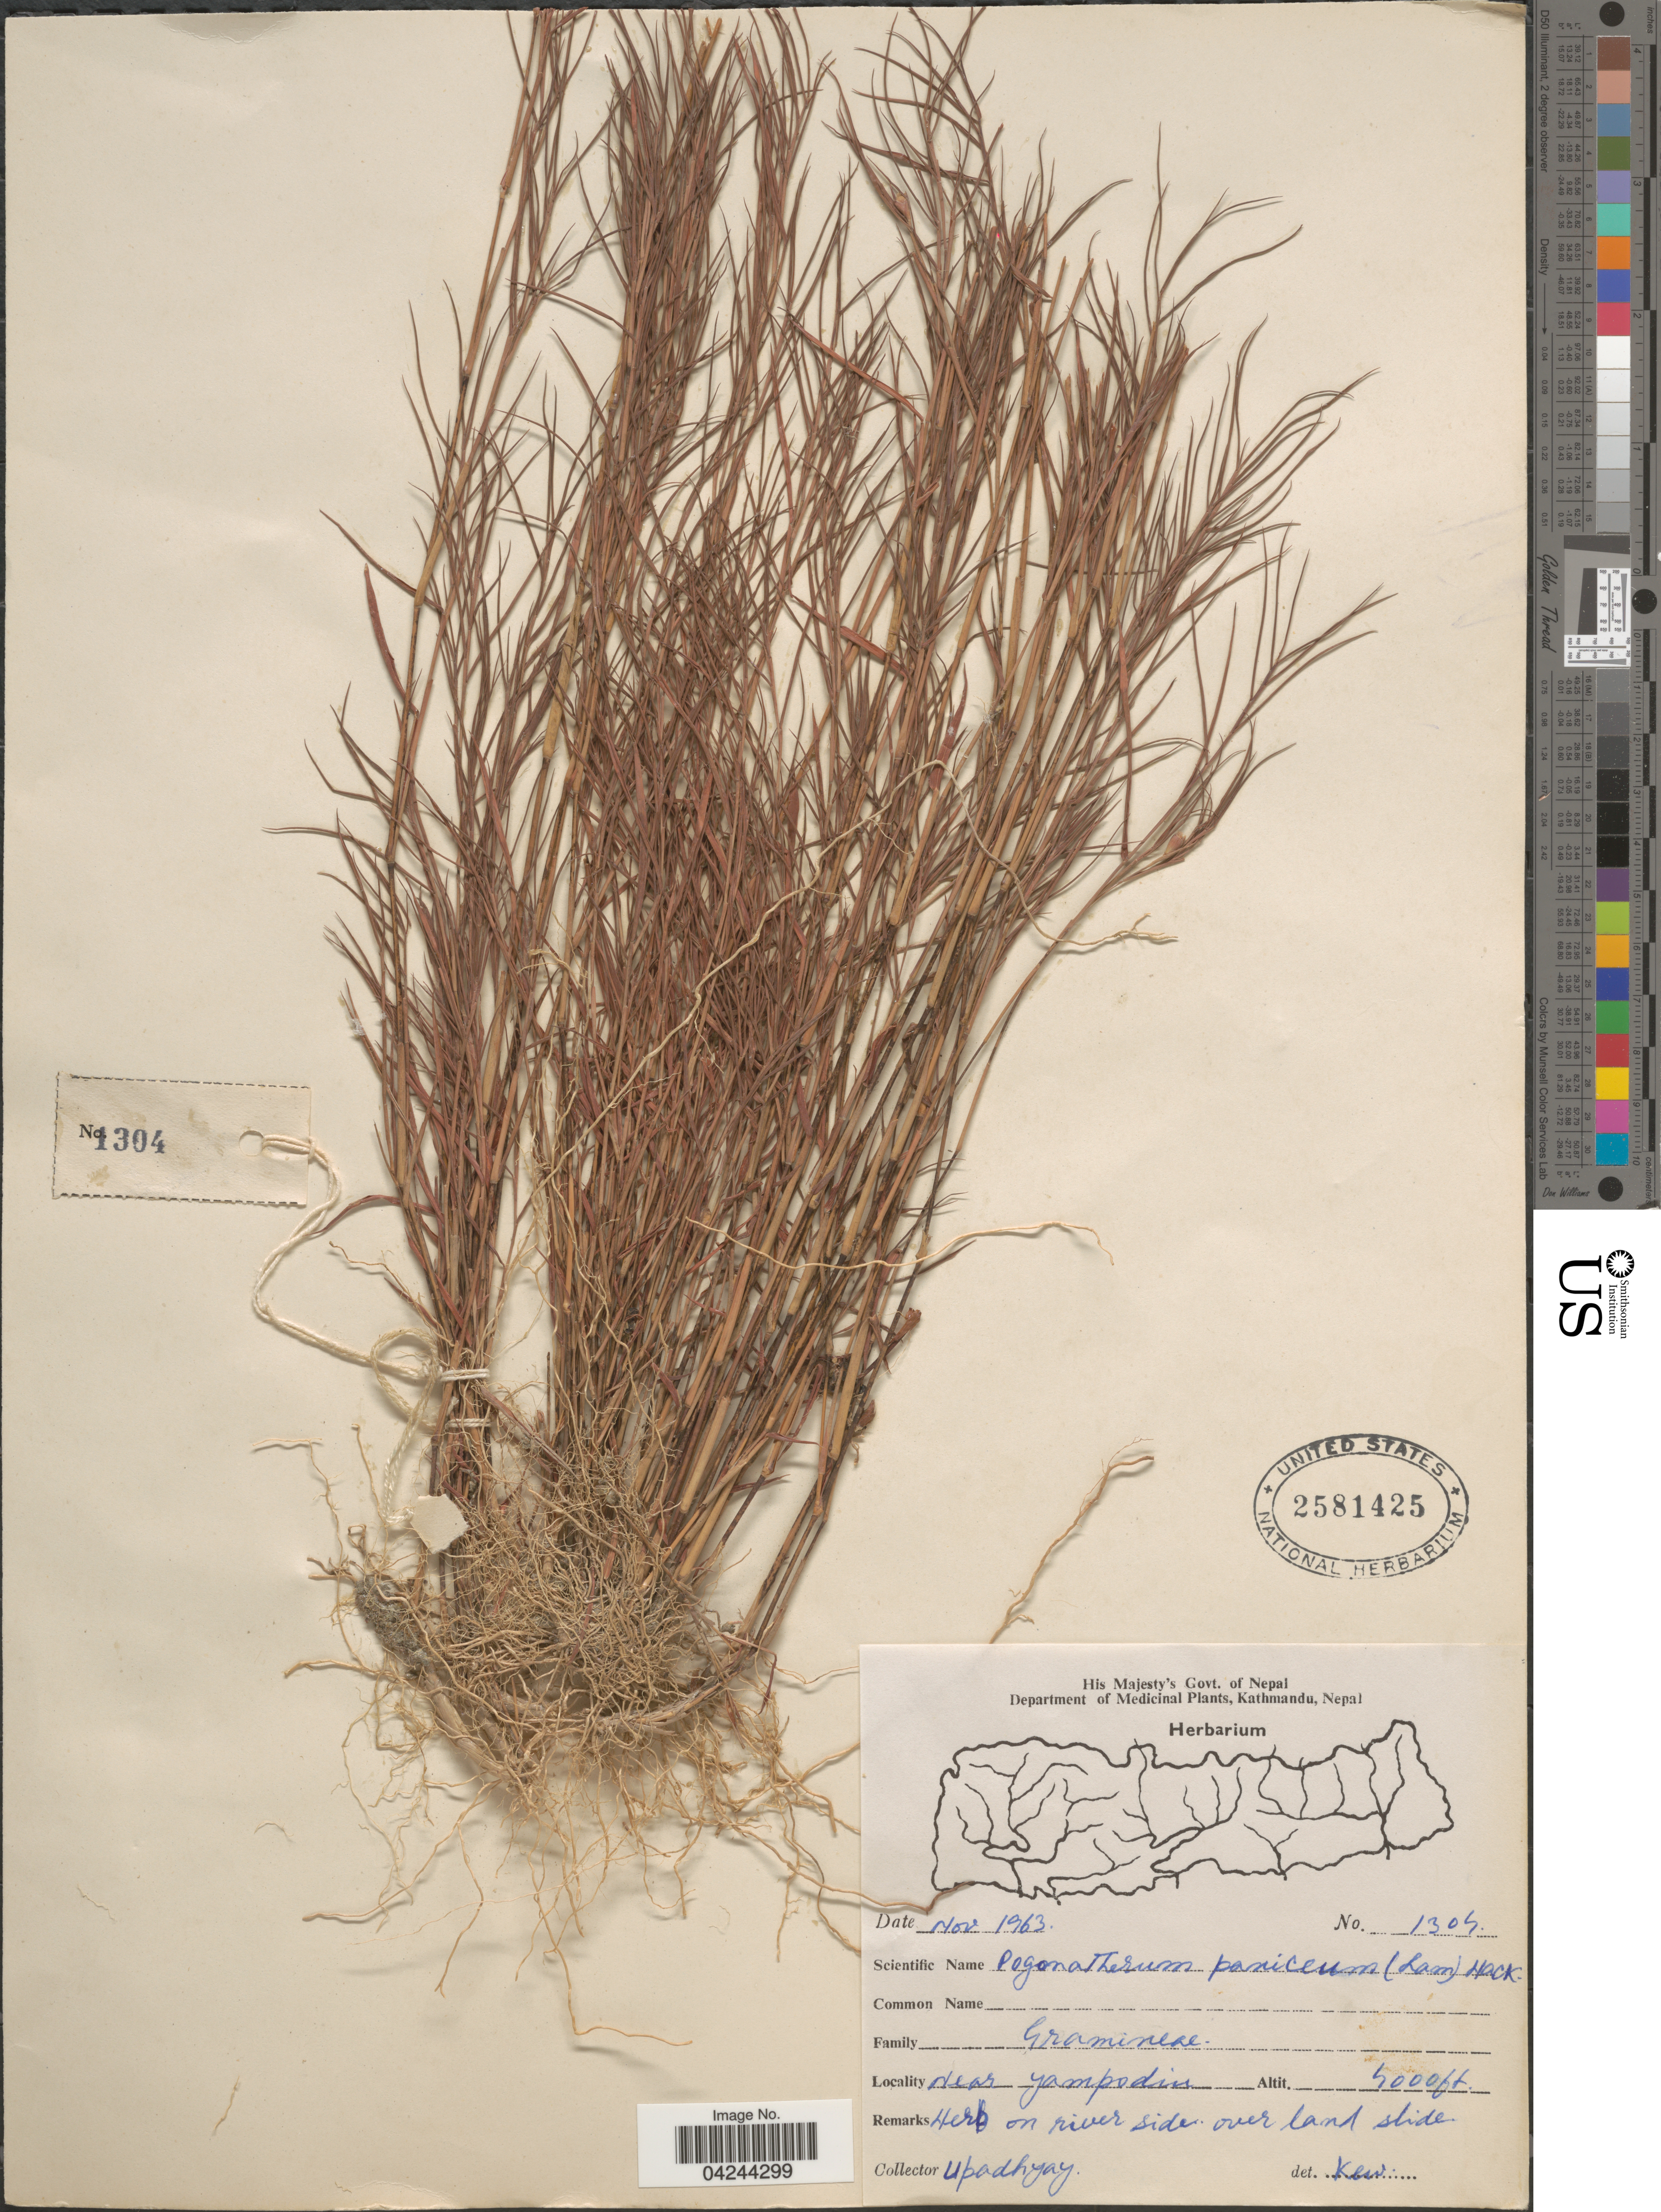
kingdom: Plantae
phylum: Tracheophyta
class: Liliopsida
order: Poales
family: Poaceae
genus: Pogonatherum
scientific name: Pogonatherum crinitum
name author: (Thunb.) Kunth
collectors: Upadhyay, --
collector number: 1304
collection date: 1963-11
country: Nepal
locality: Near Yampodin.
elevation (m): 1219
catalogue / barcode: US 2581425